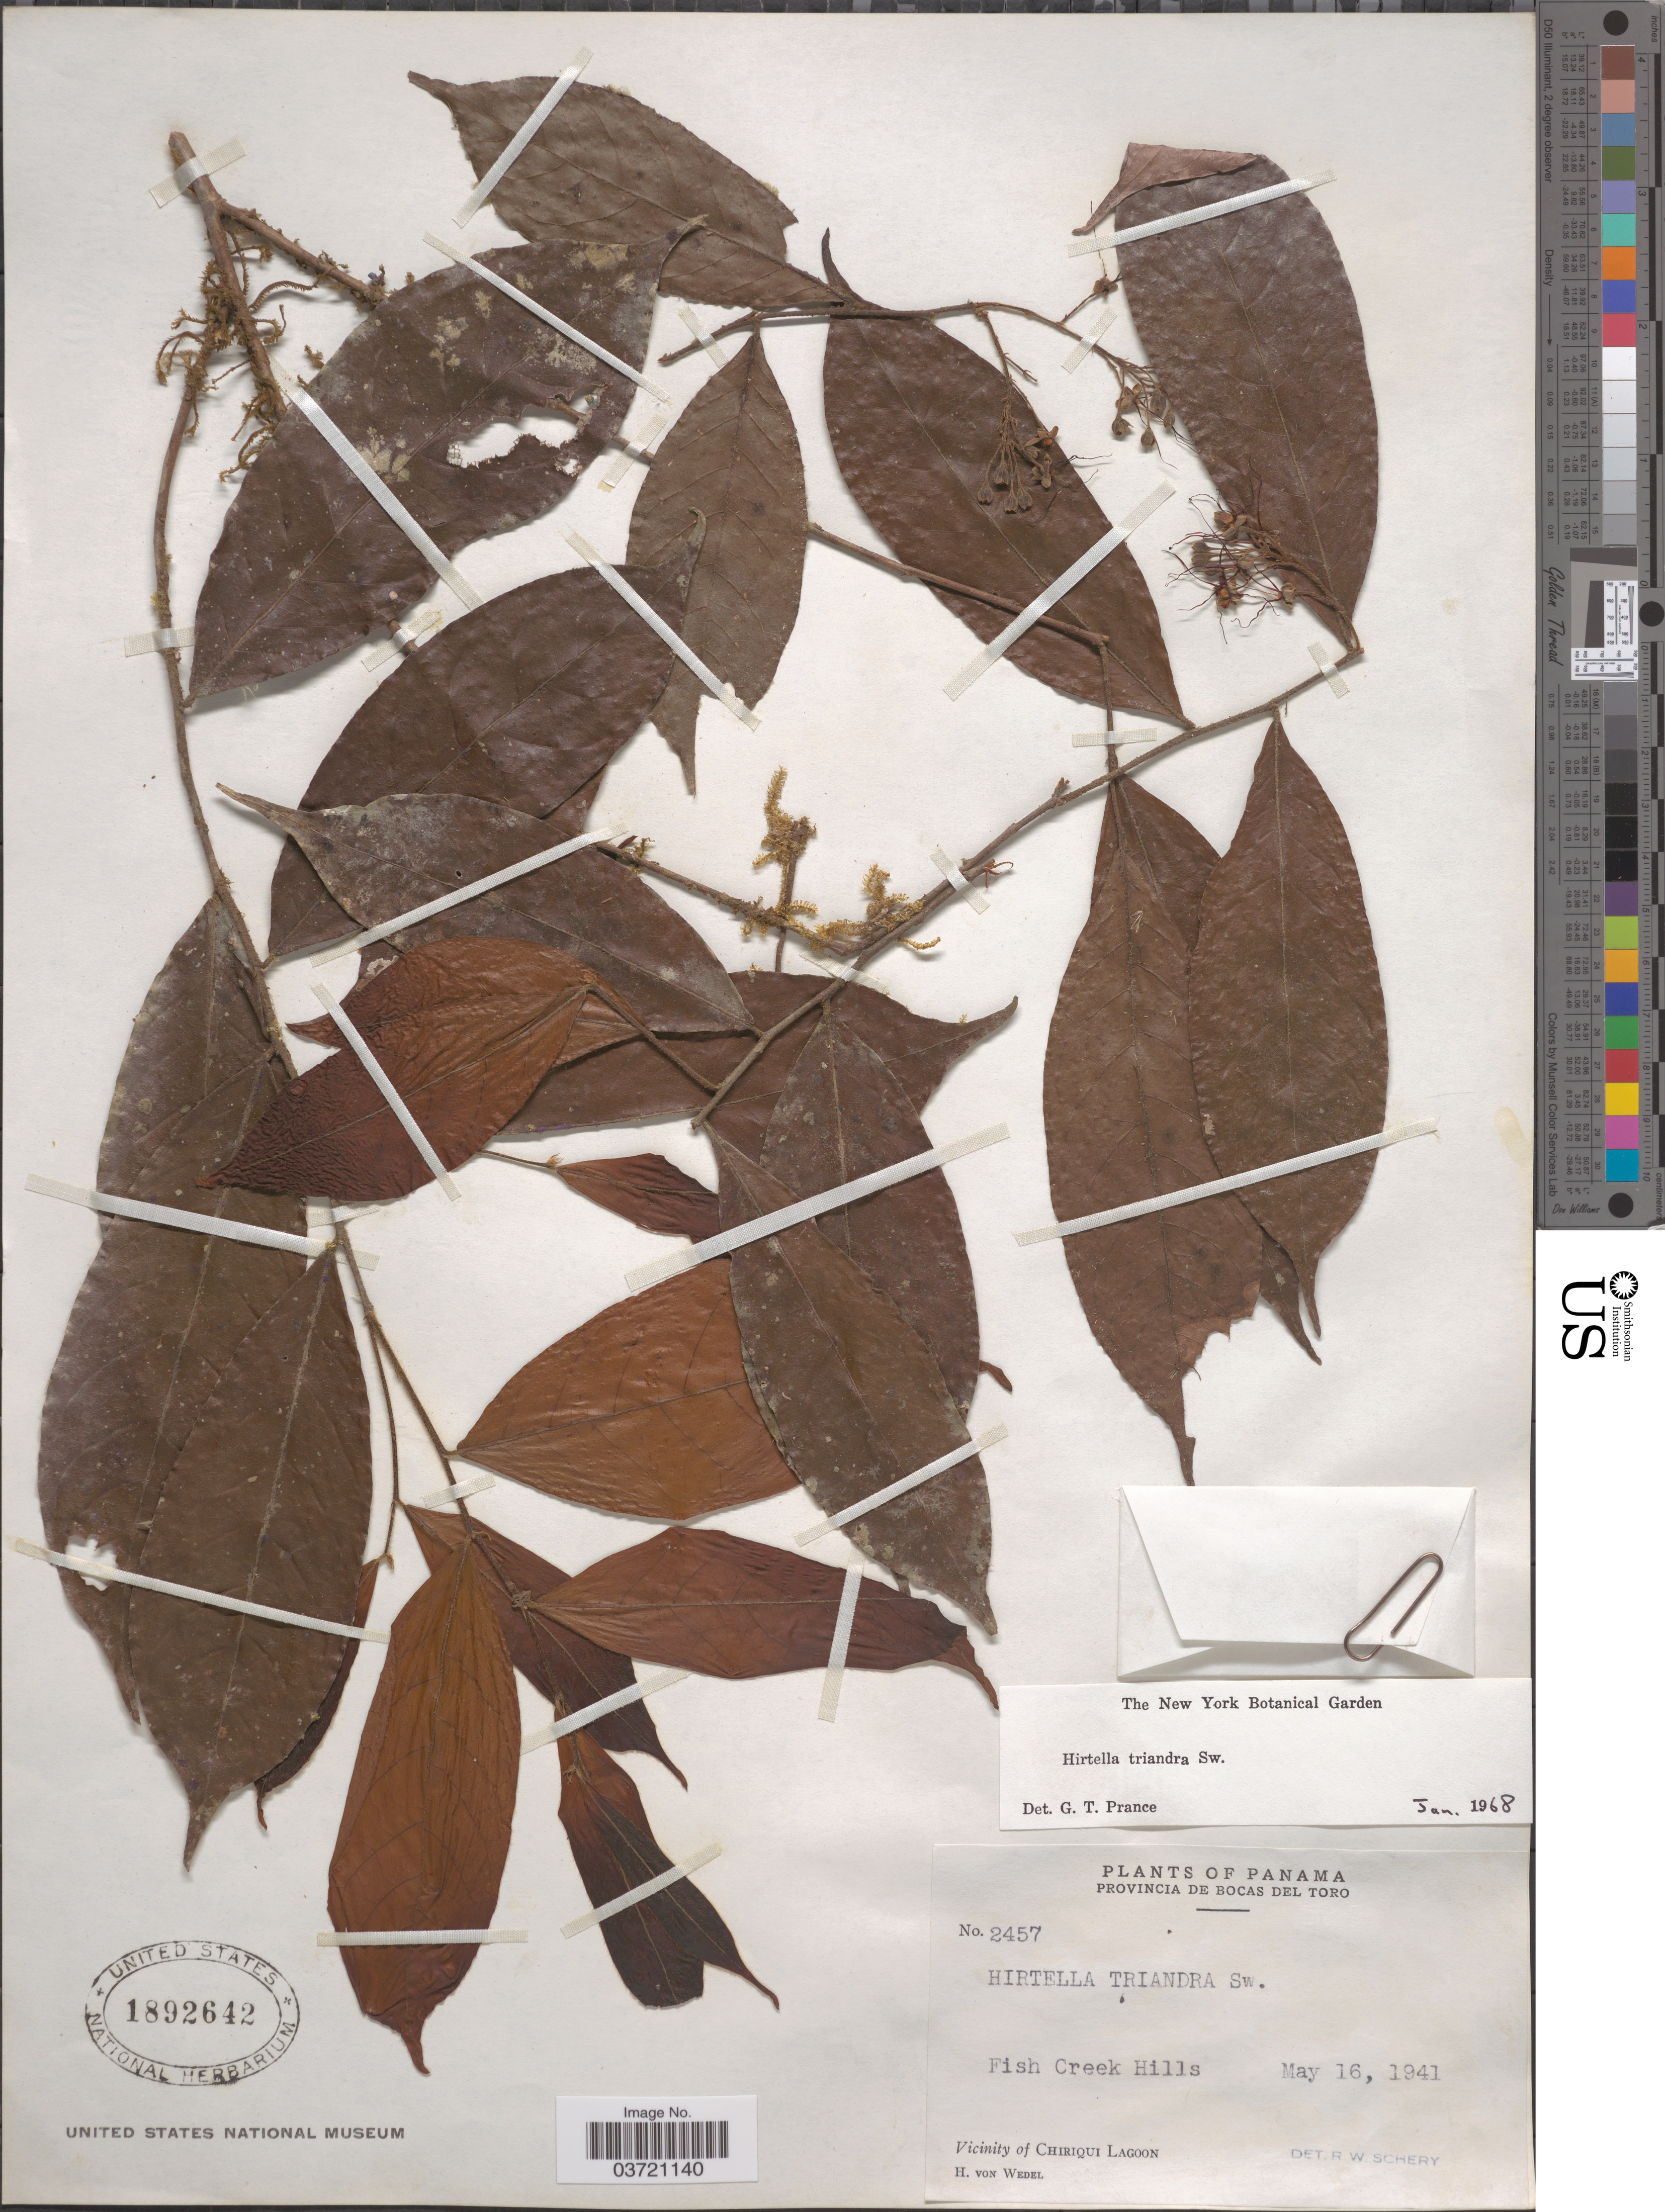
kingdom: Plantae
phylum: Tracheophyta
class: Magnoliopsida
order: Malpighiales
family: Chrysobalanaceae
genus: Hirtella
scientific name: Hirtella triandra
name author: Sw.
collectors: H. von Wedel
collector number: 2457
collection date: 1941-05-16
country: Panama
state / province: Bocas del Toro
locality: Fish Creek Hills. Vicinity of Chiriqui Lagoon.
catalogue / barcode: US 1892642